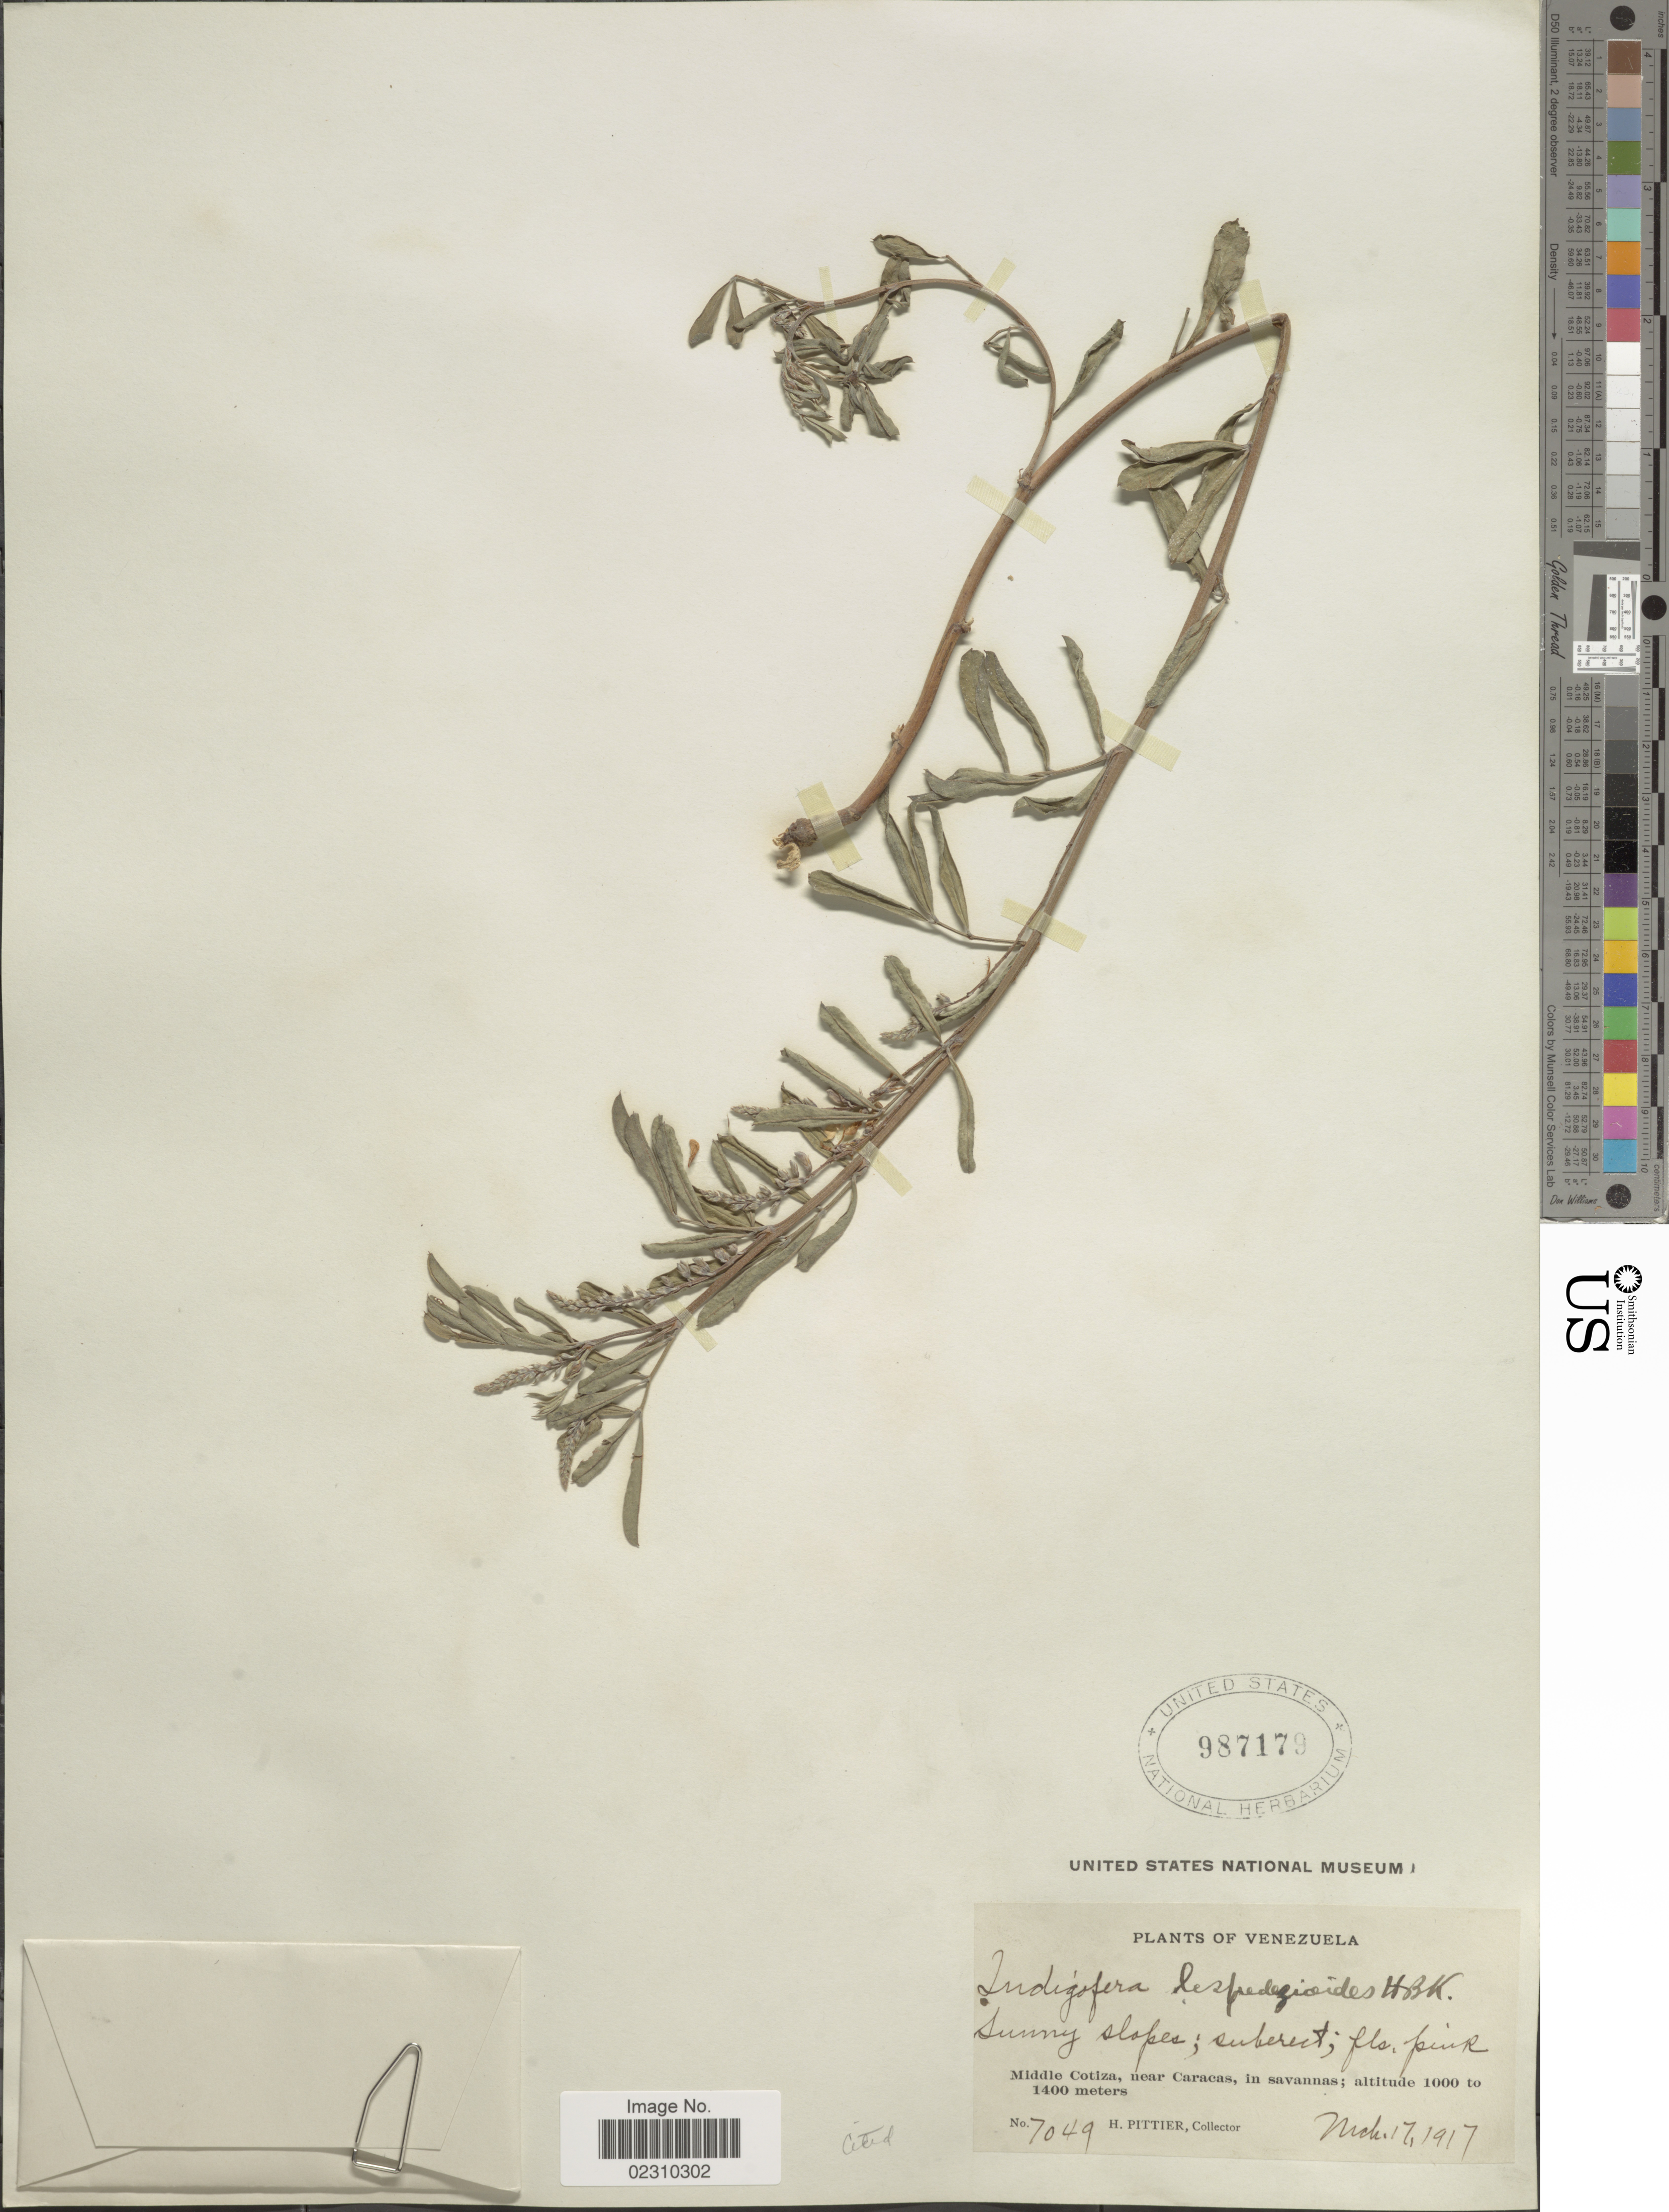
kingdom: Plantae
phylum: Tracheophyta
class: Magnoliopsida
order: Fabales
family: Fabaceae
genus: Indigofera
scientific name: Indigofera lespedezioides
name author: Kunth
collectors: H. F. Pittier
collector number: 7049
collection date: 1917-03-17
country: Venezuela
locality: Middle Cotiza, near Caracas, in savannas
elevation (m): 1000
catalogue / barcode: US 987179